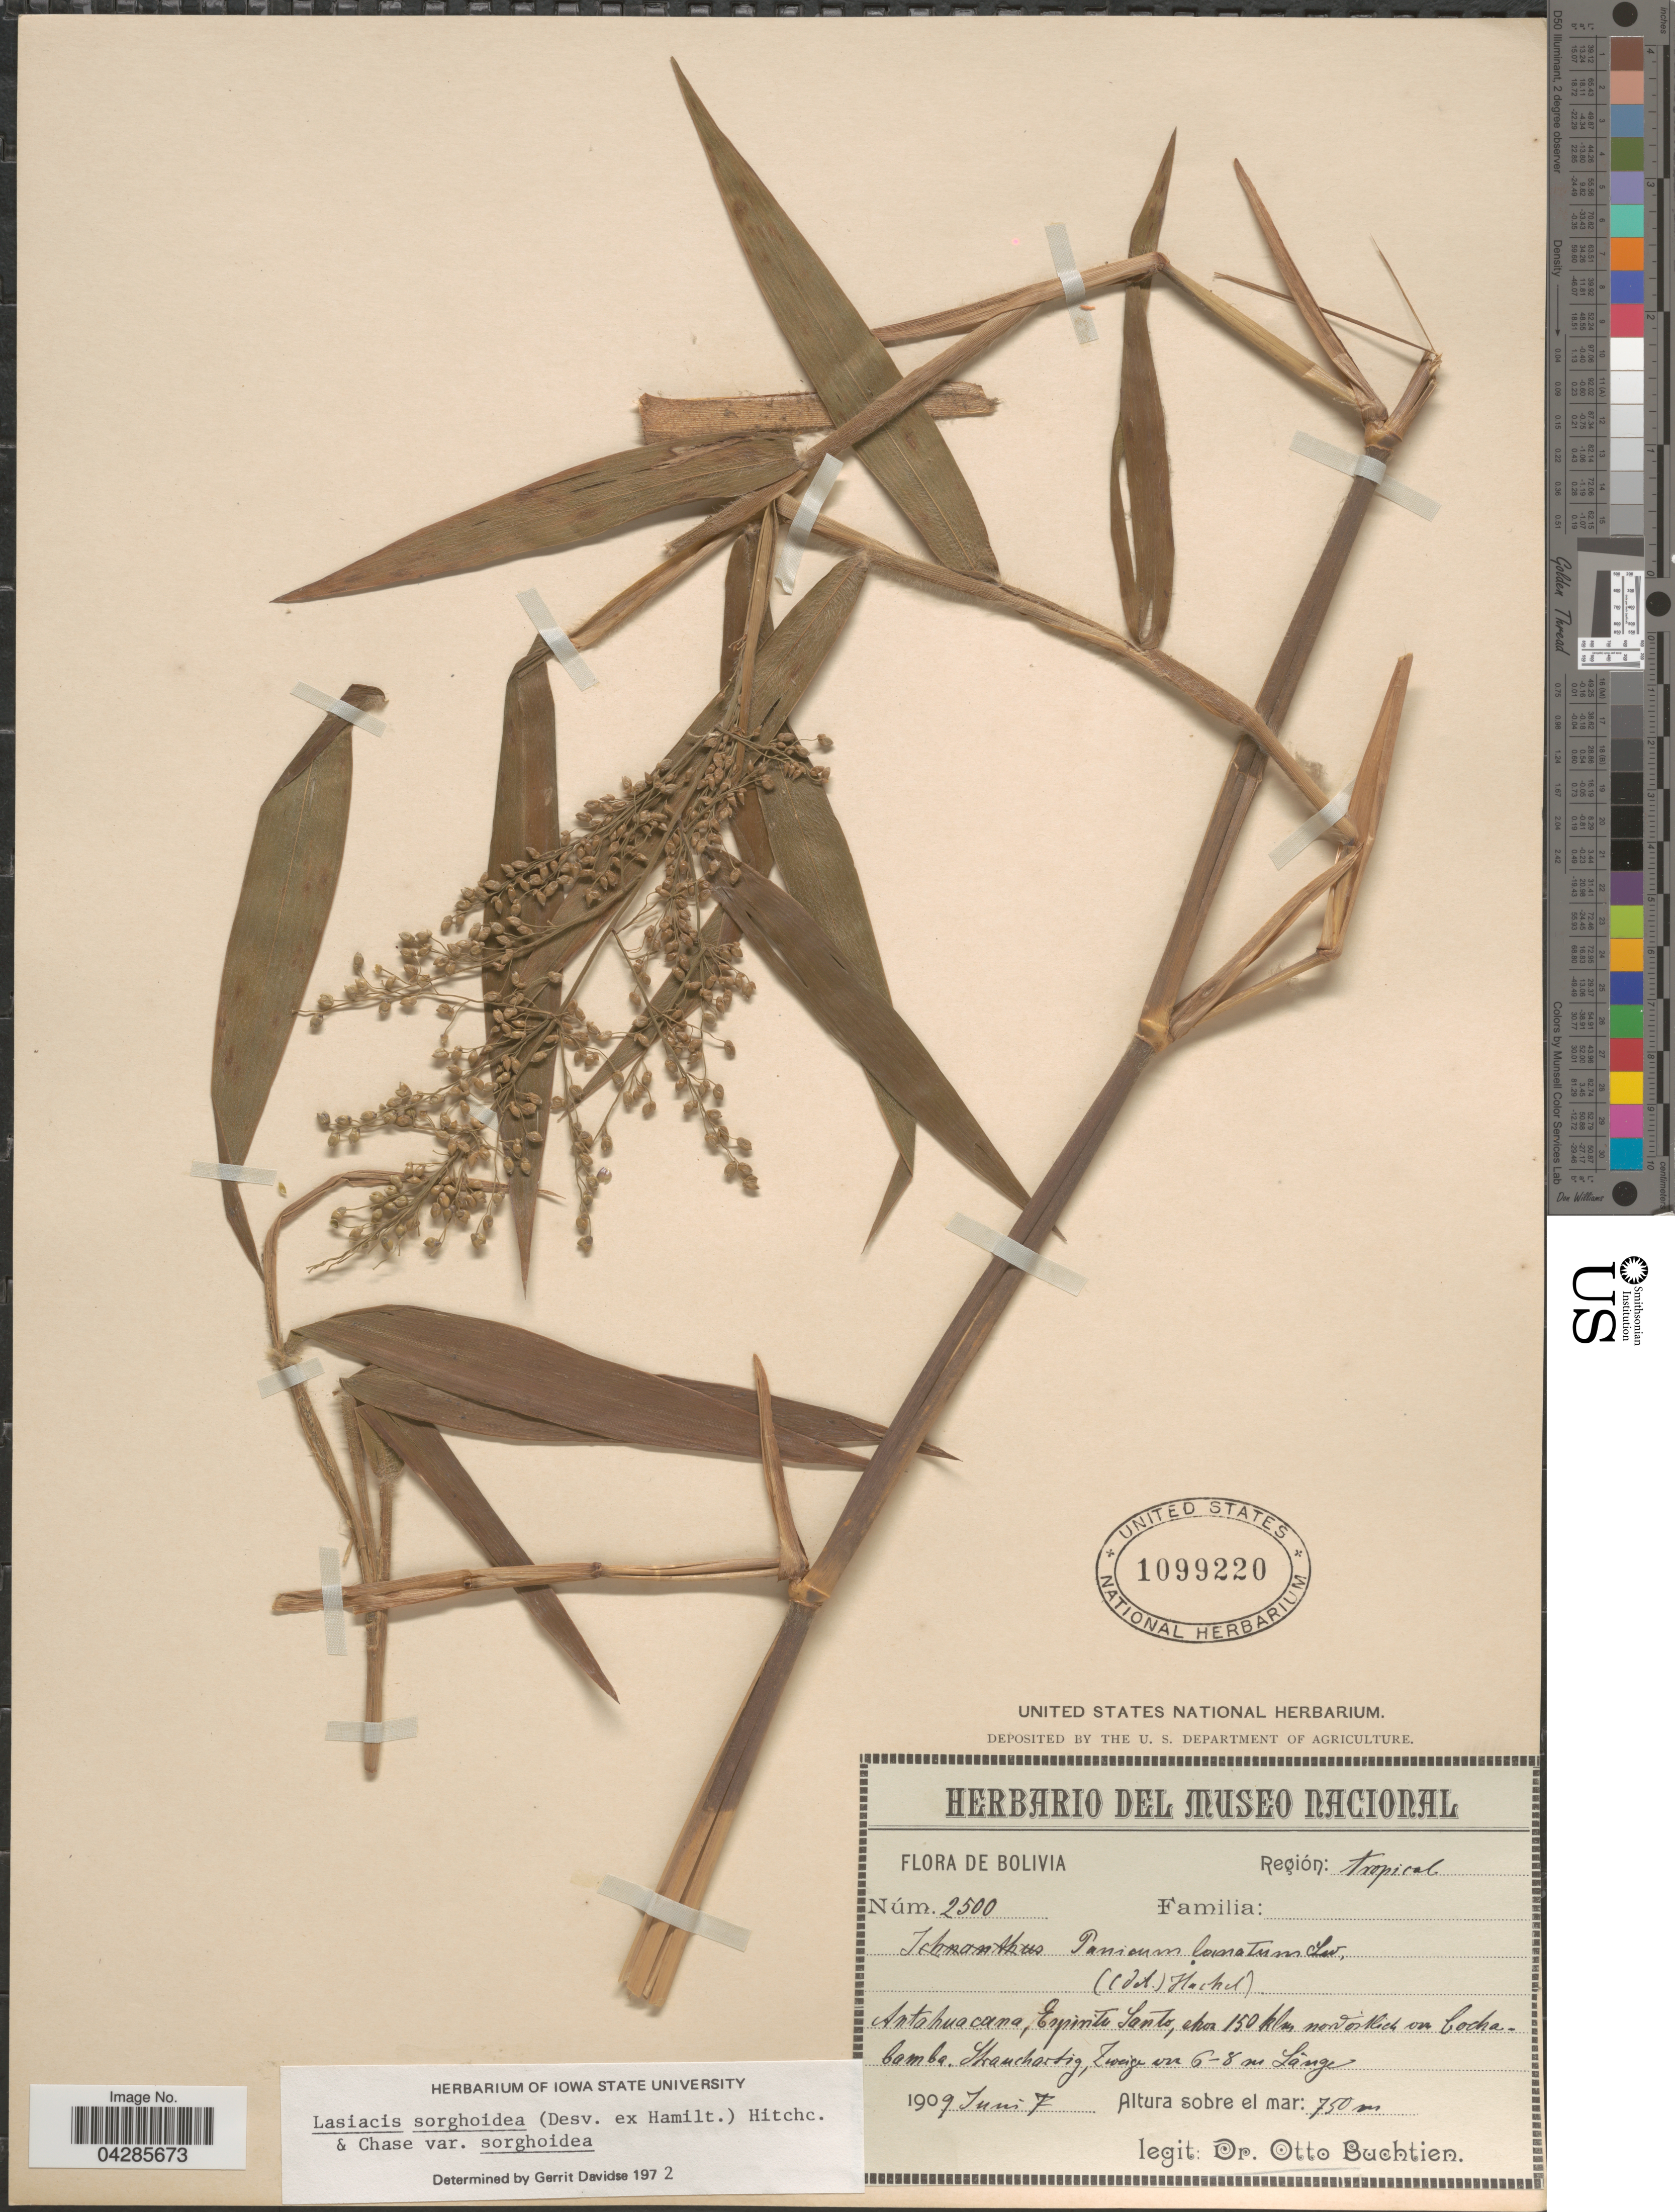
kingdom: Plantae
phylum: Tracheophyta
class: Liliopsida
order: Poales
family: Poaceae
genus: Lasiacis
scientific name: Lasiacis sorghoidea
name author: (Desv. ex Ham.) Hitchc. & Chase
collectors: O. Buchtien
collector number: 2500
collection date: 1909-06-07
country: Bolivia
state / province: Cochabamba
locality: Región: tropical. Antahuacana, Espiritu Santo, etros 150 klm nordostlich von Cochabamba.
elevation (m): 750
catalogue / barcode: US 1099220